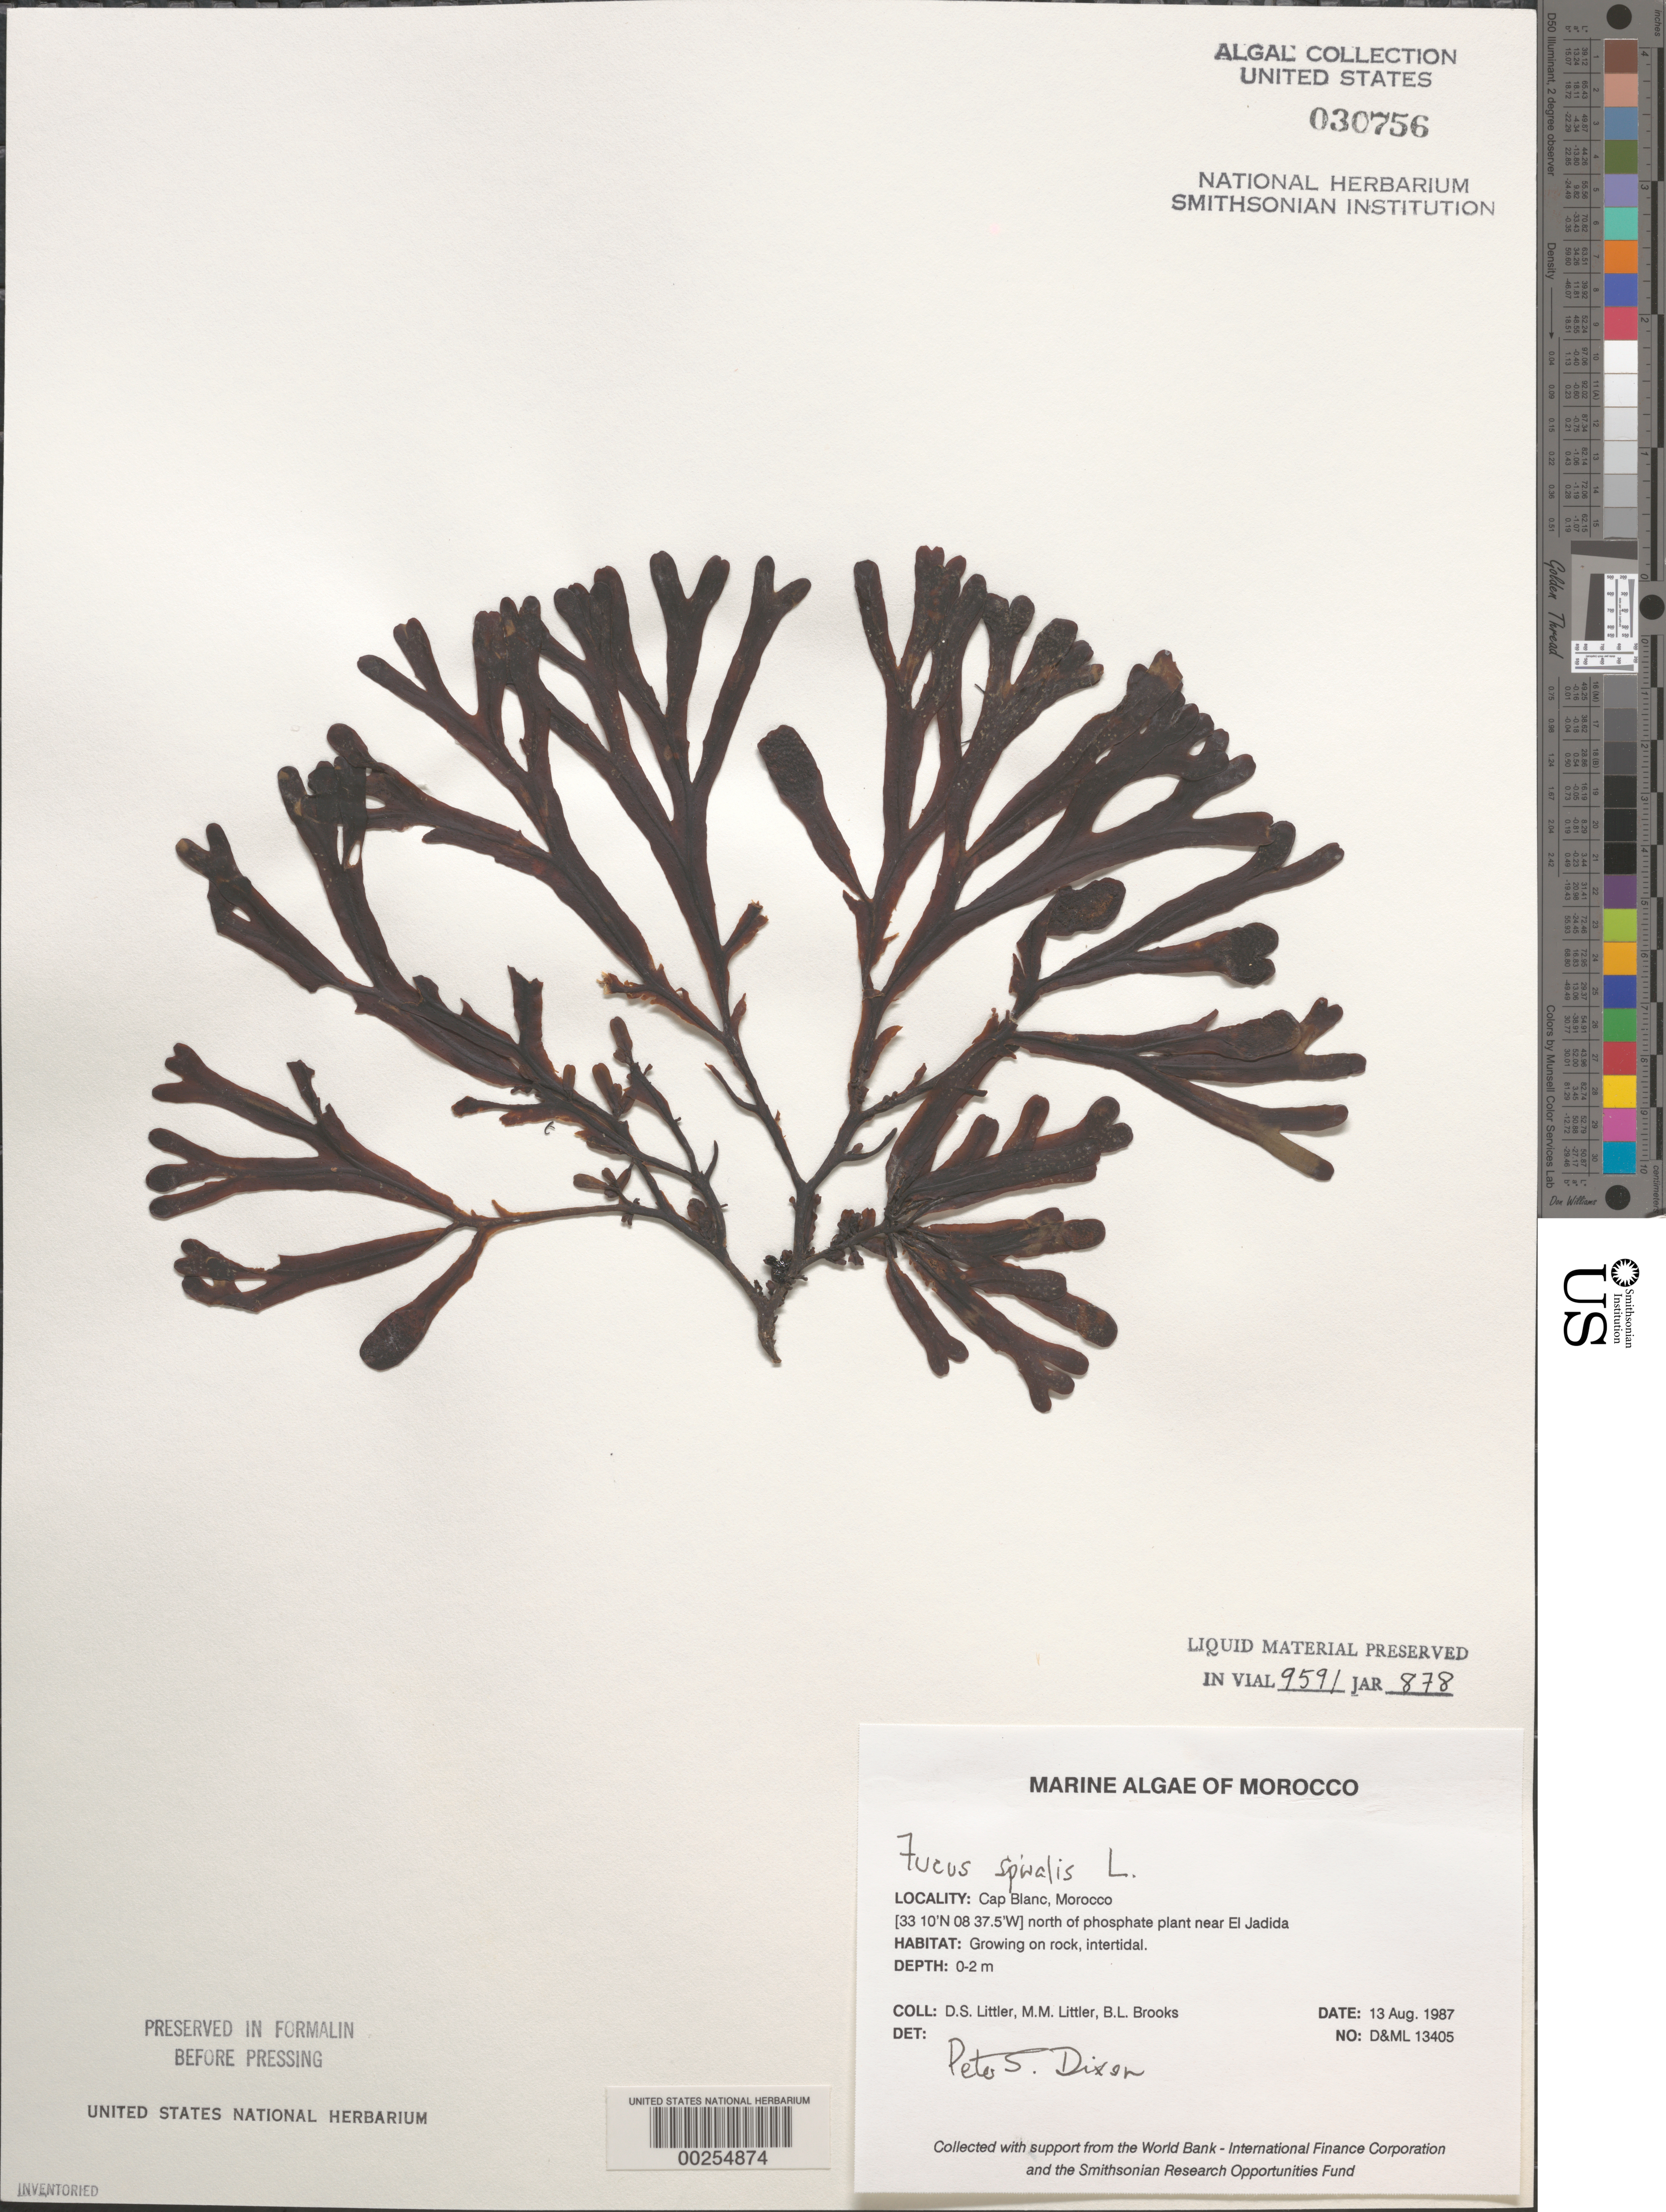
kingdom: Chromista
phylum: Ochrophyta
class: Phaeophyceae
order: Fucales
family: Fucaceae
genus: Fucus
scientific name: Fucus spiralis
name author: L.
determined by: Dixon, P. S.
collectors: D. S. Littler, M. M. Littler & B. Brooks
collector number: D&ML 13405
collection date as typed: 13 Aug 1987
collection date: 1987-08-13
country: Morocco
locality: Cap Blanc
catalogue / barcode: US 30756